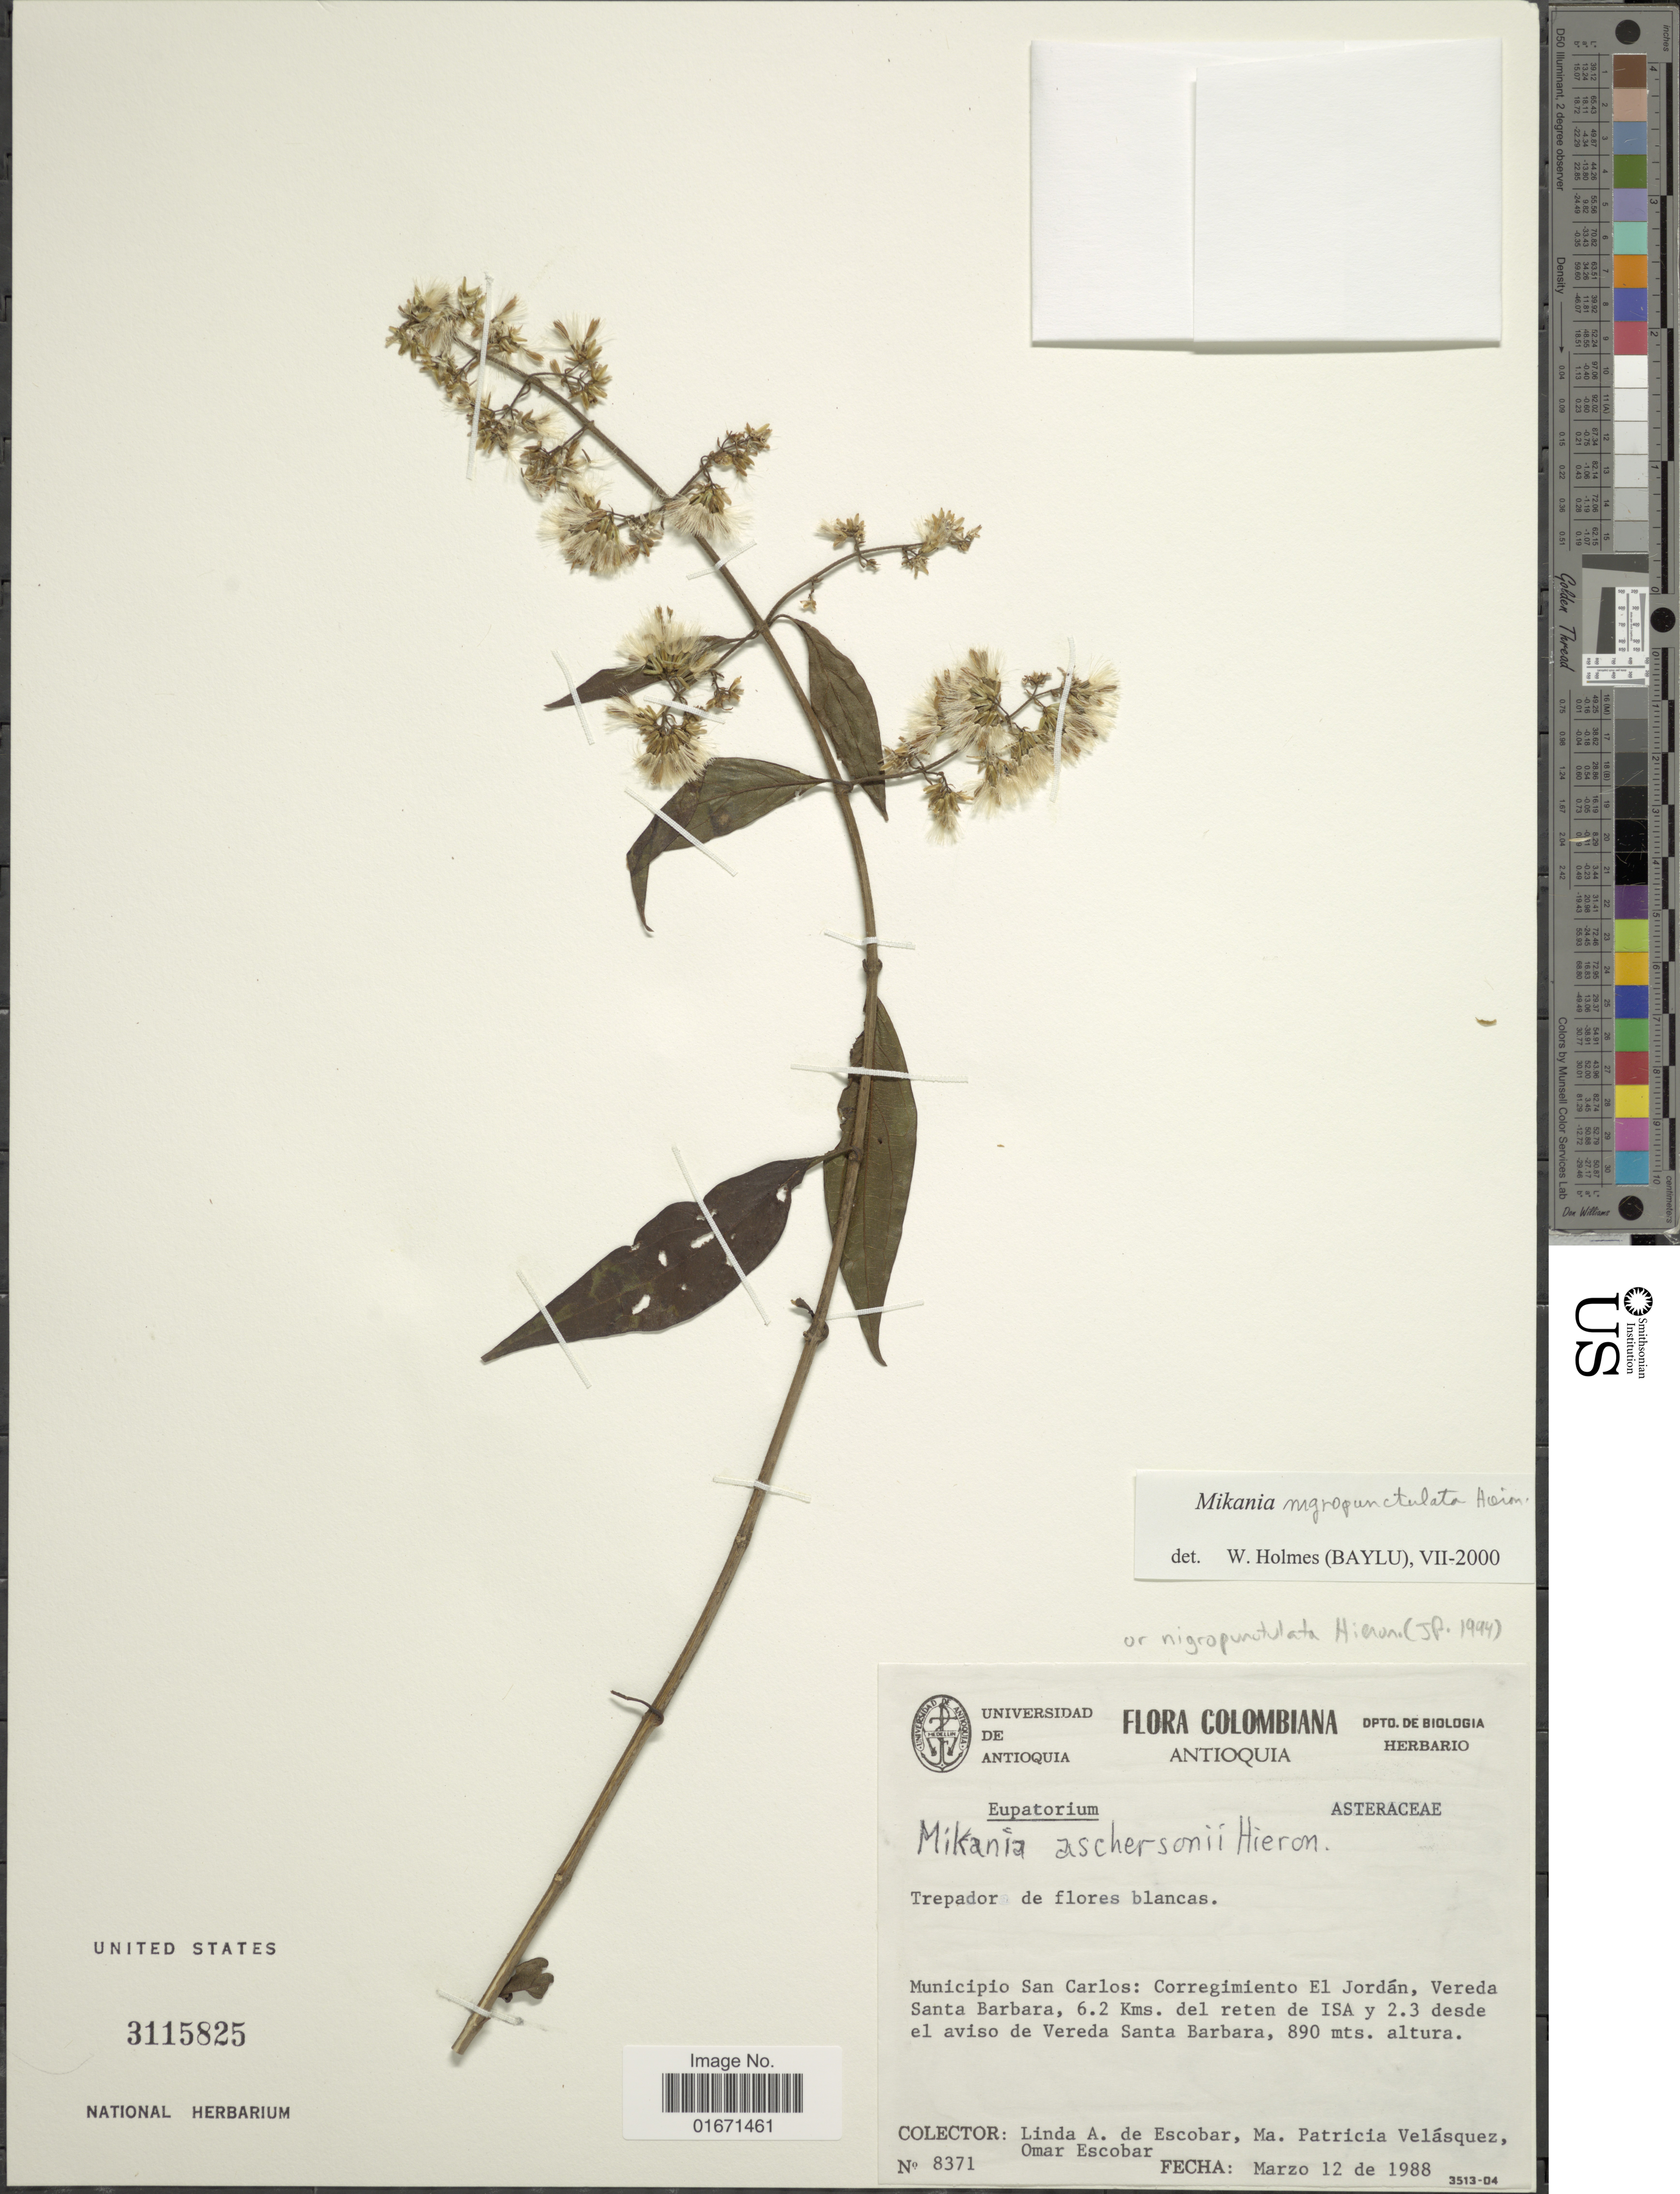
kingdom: Plantae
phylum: Tracheophyta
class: Magnoliopsida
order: Asterales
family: Asteraceae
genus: Mikania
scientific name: Mikania nigropunctulata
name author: Hieron.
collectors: L. K. de Escobar, M. P. Velásquez & O. D. Escobar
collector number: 8371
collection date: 1988-03-12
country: Colombia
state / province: Antioquia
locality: Municipio San Carlos: Corregimiento El Jordán, Vereda Santa Barbara, 6.2 Kms. del reten de ISA y 2.3 desde el aviso de Vereda Santa Barbara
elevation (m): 890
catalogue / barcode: US 3115825